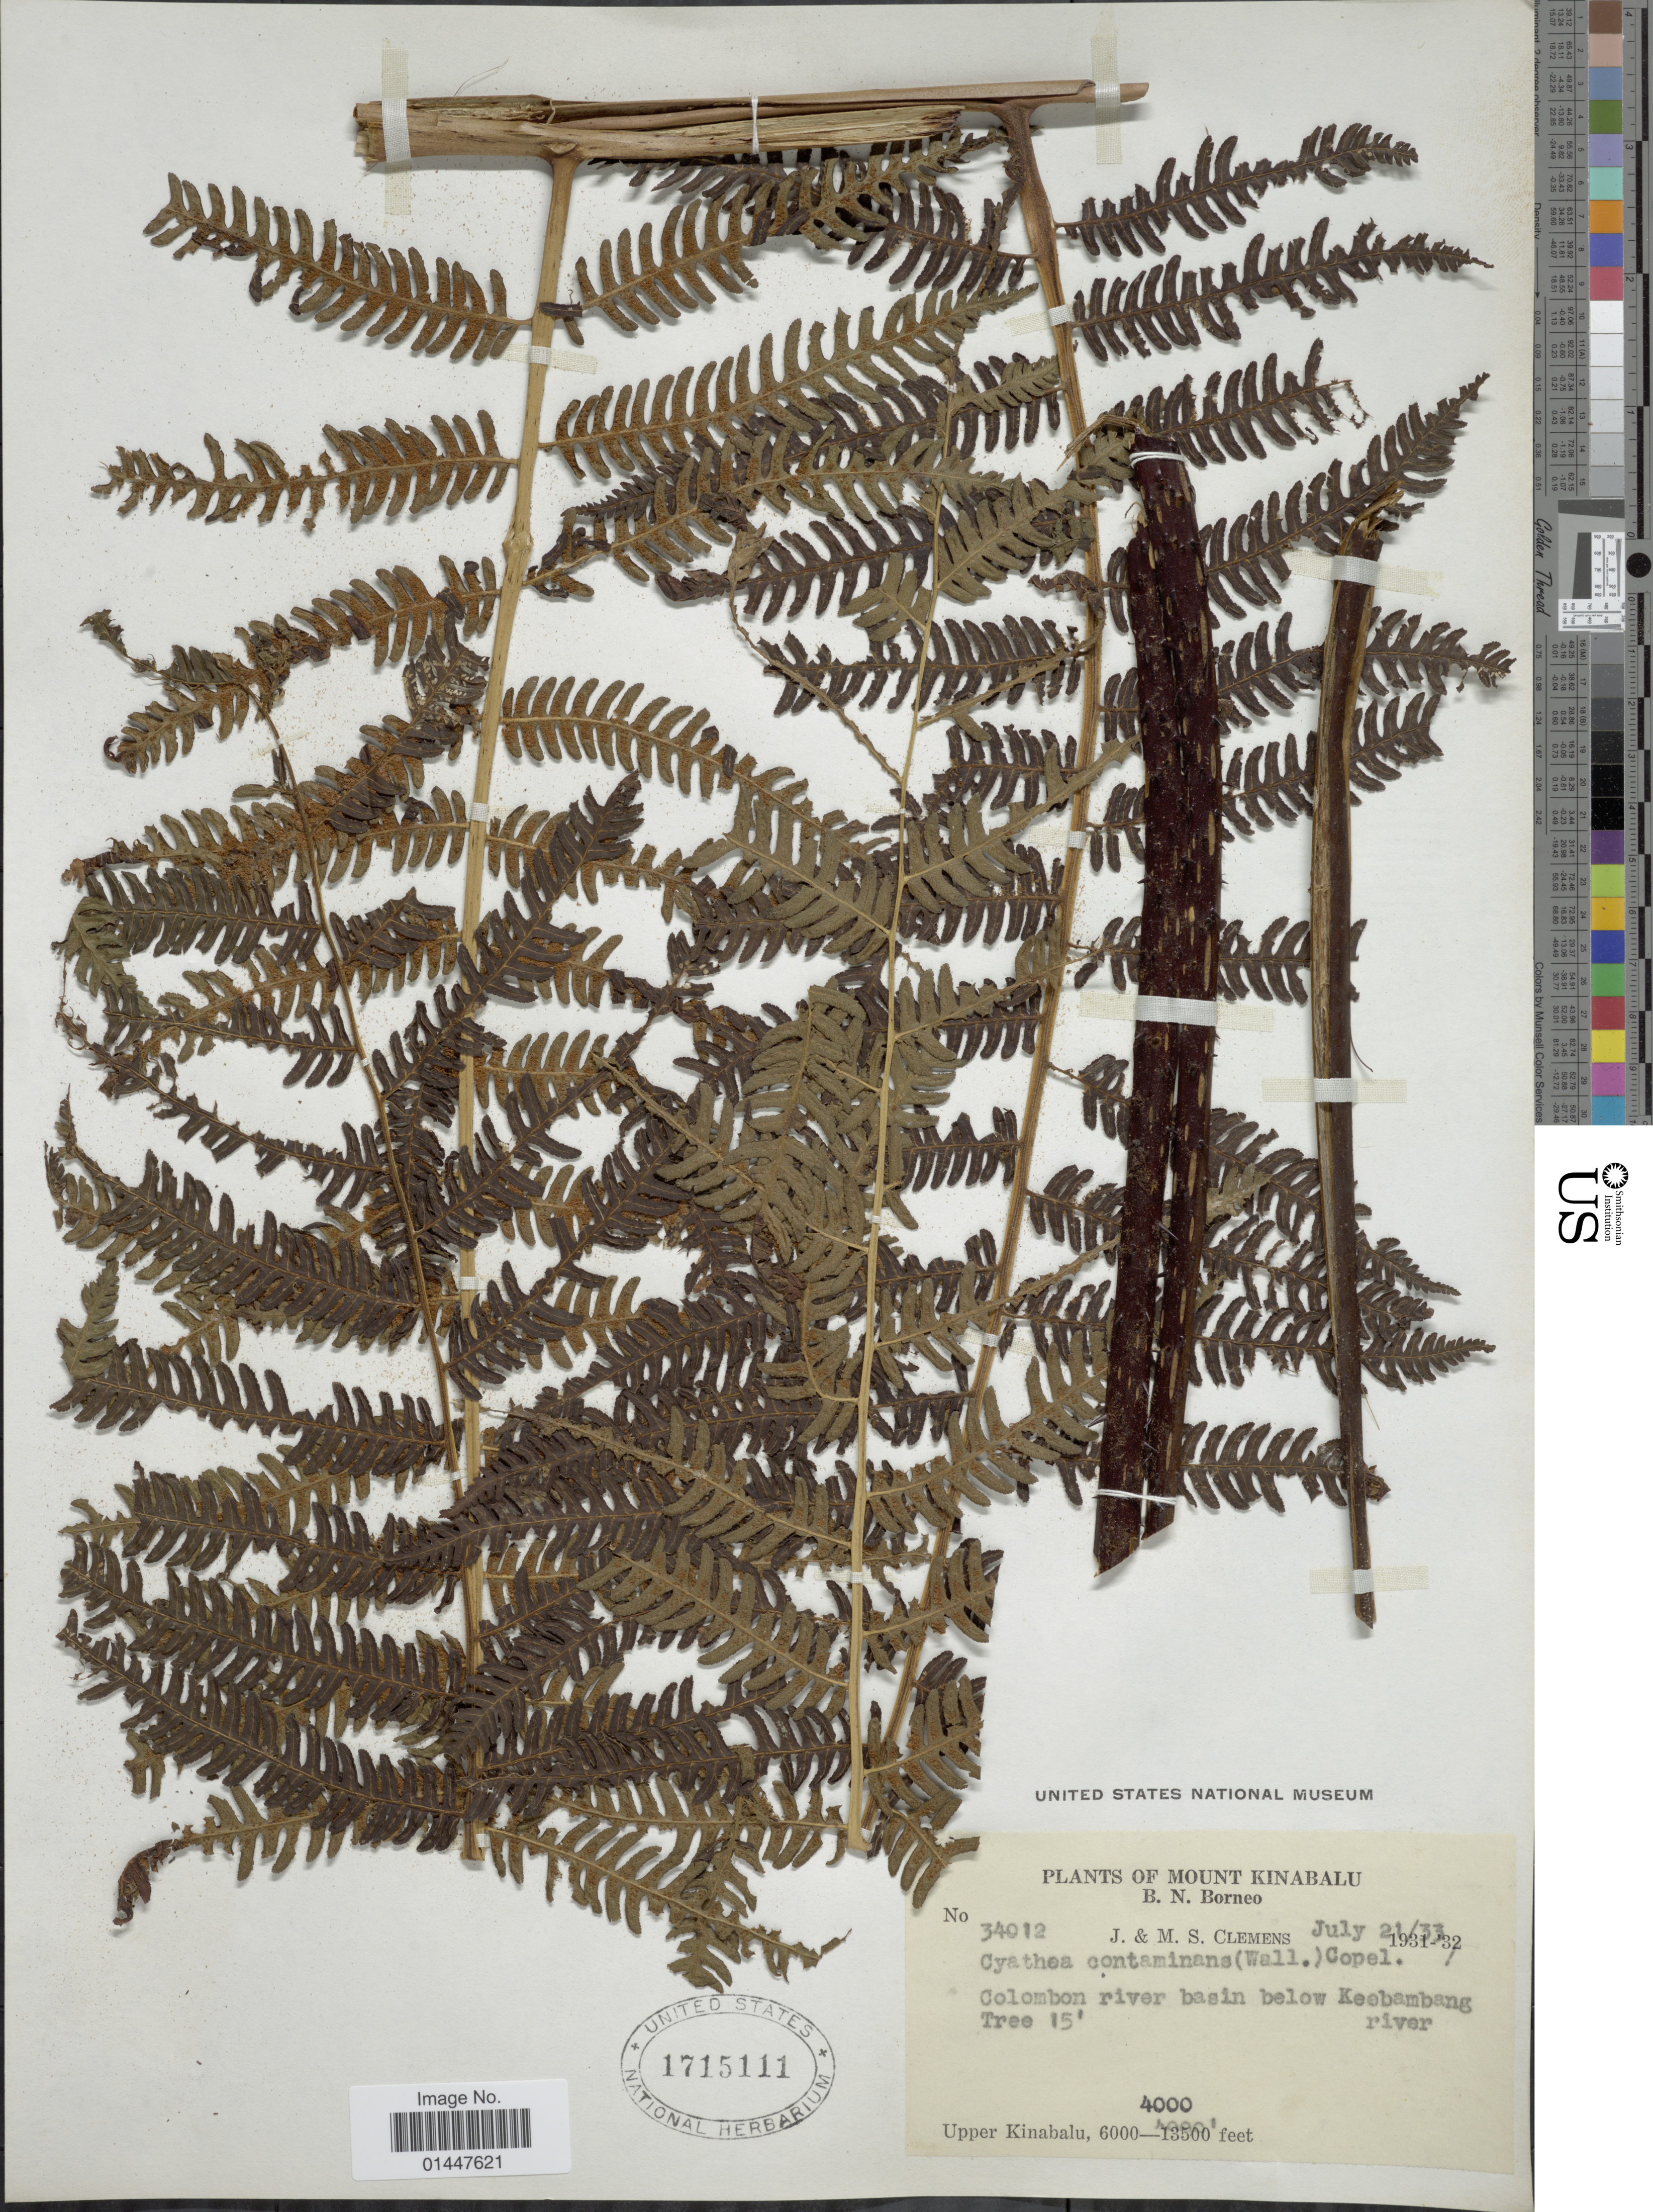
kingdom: Plantae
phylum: Tracheophyta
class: Polypodiopsida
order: Cyatheales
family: Cyatheaceae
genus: Sphaeropteris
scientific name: Sphaeropteris glauca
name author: (Blume) R.M. Tryon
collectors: J. Clemens & M. S. Clemens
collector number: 34912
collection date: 1933-07-21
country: Malaysia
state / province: Sabah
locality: Mount Kinabalu. B. N. Borneo. Colombon river basin below Keebambang river.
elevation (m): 1219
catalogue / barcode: US 1715111